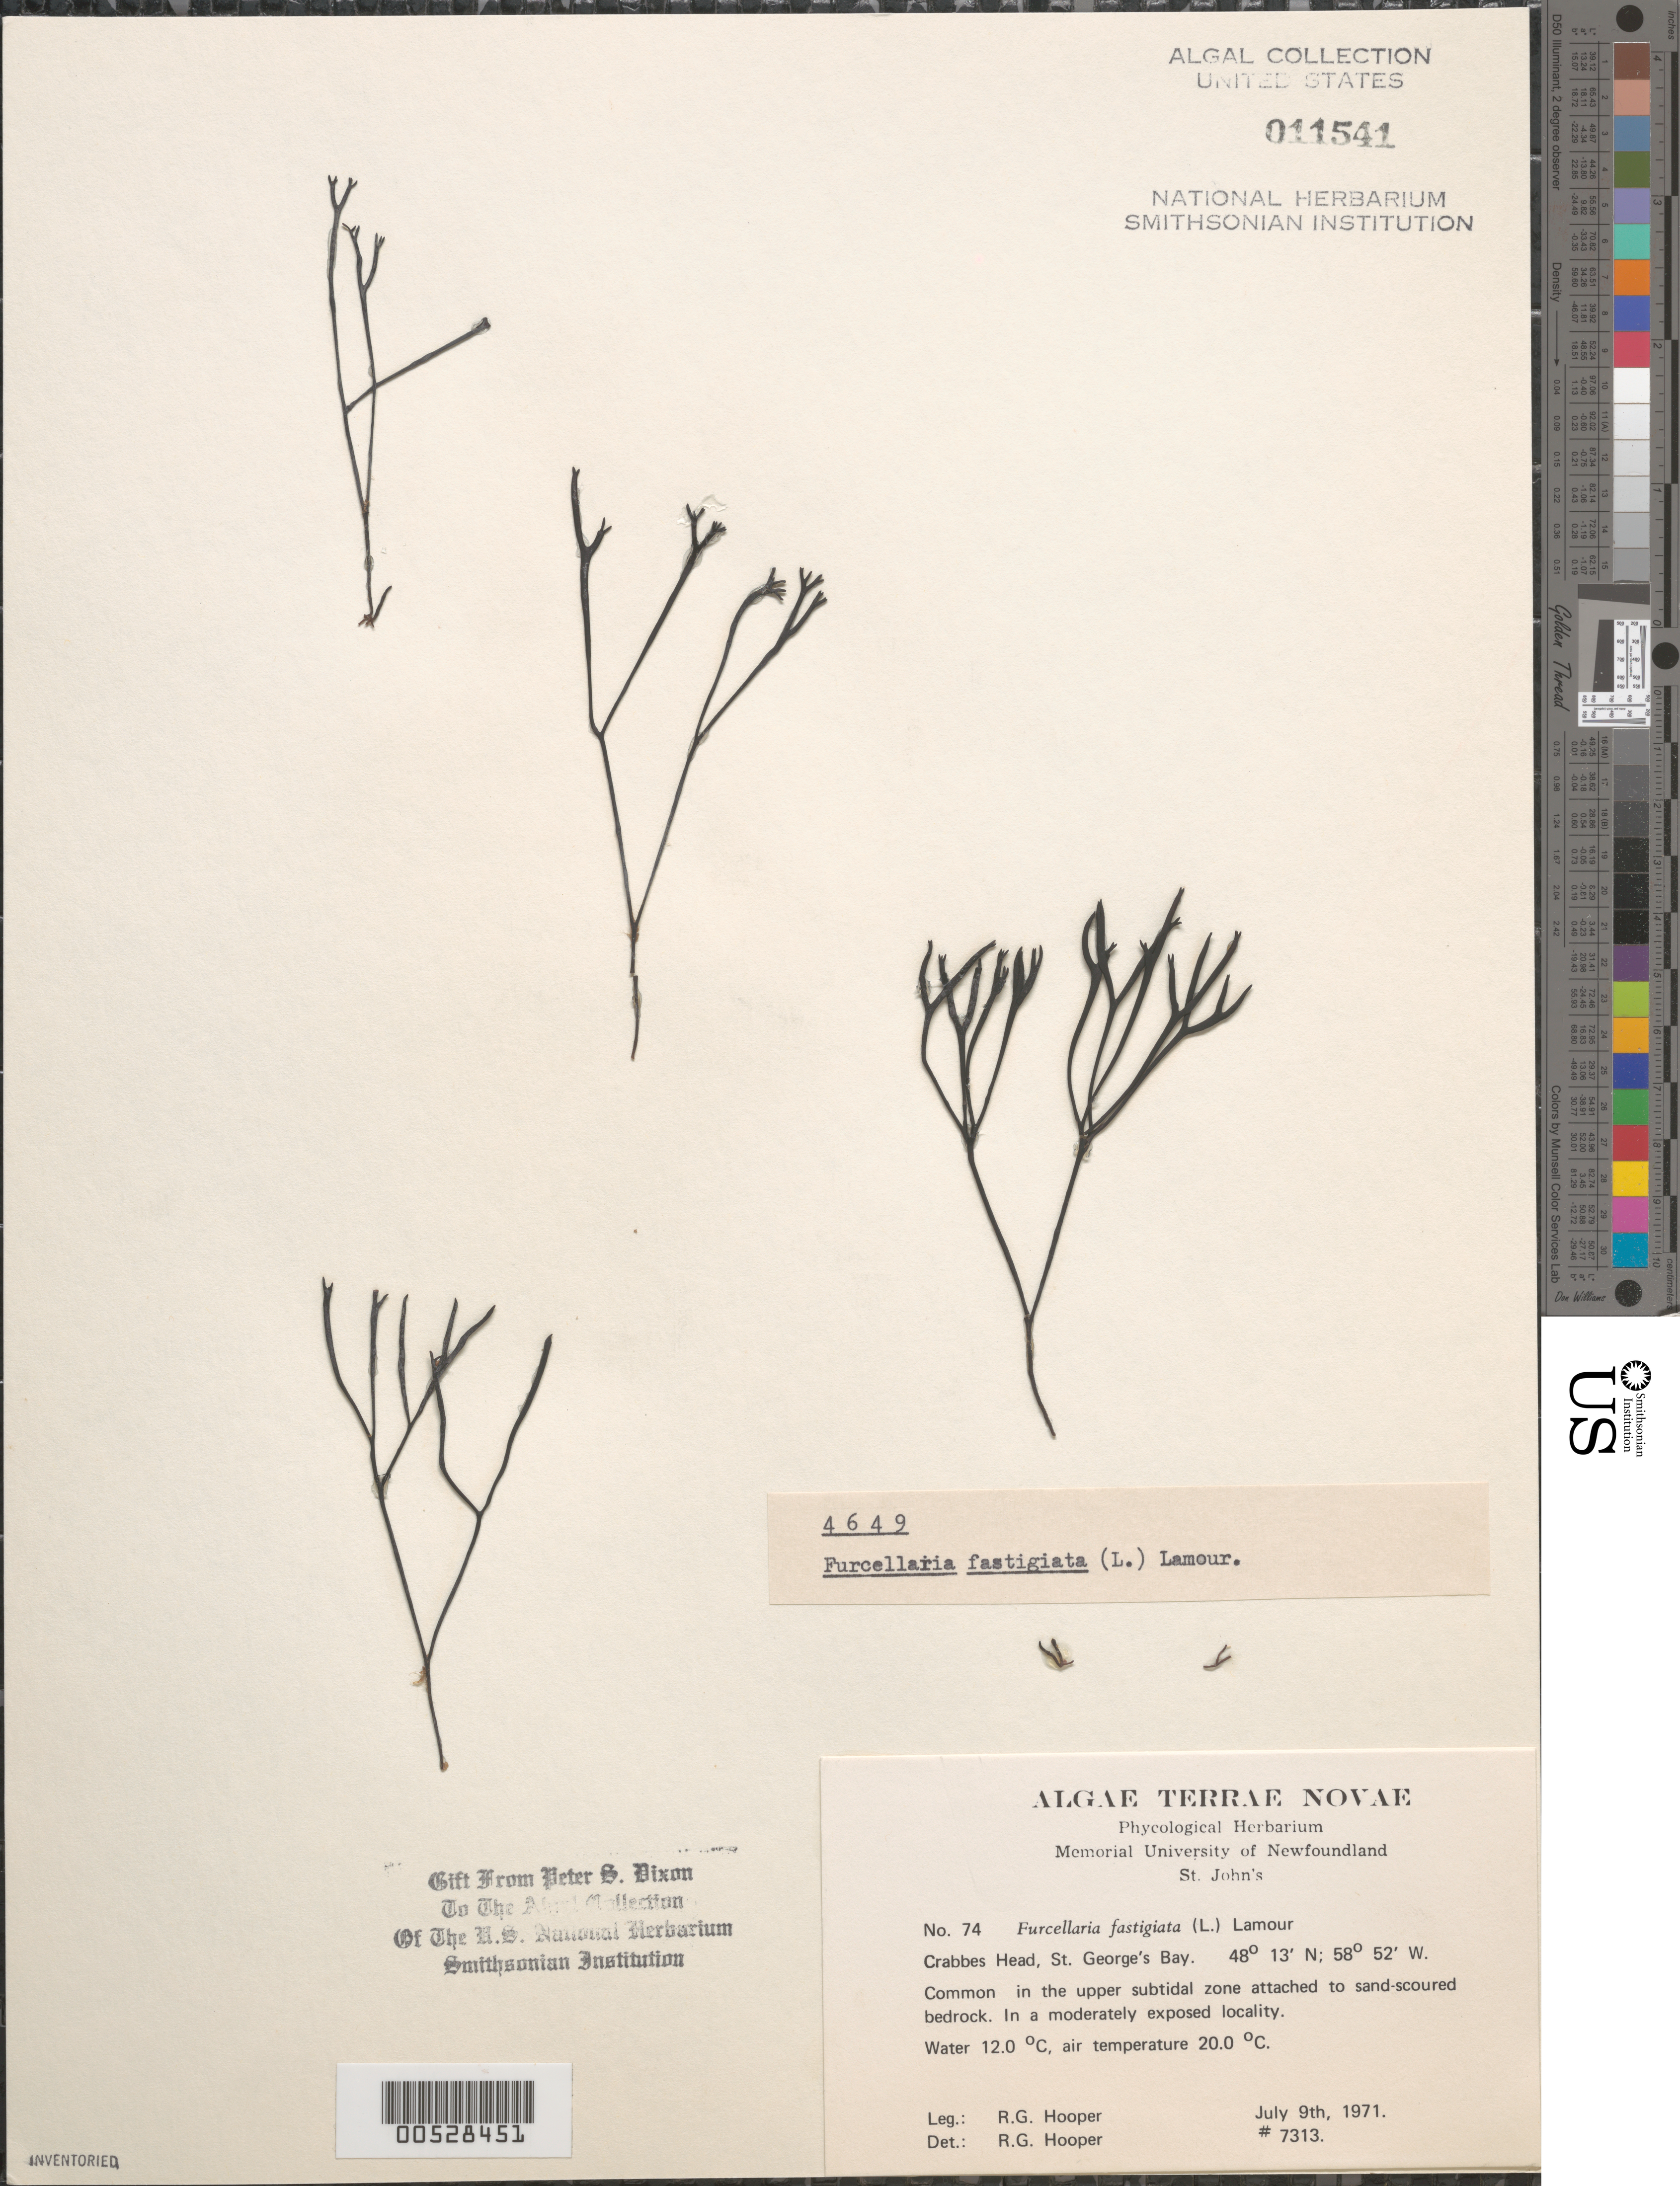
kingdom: Plantae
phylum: Rhodophyta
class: Florideophyceae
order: Gigartinales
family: Furcellariaceae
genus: Furcellaria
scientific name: Furcellaria lumbricalis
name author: (Hudson) J.V.Lamouroux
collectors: R. G. Hooper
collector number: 7313 & PSD 4649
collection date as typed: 09 Jul 1971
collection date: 1971-07-09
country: Canada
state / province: Newfoundland and Labrador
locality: Crabbes Head, St. George's Bay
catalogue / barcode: US 11541